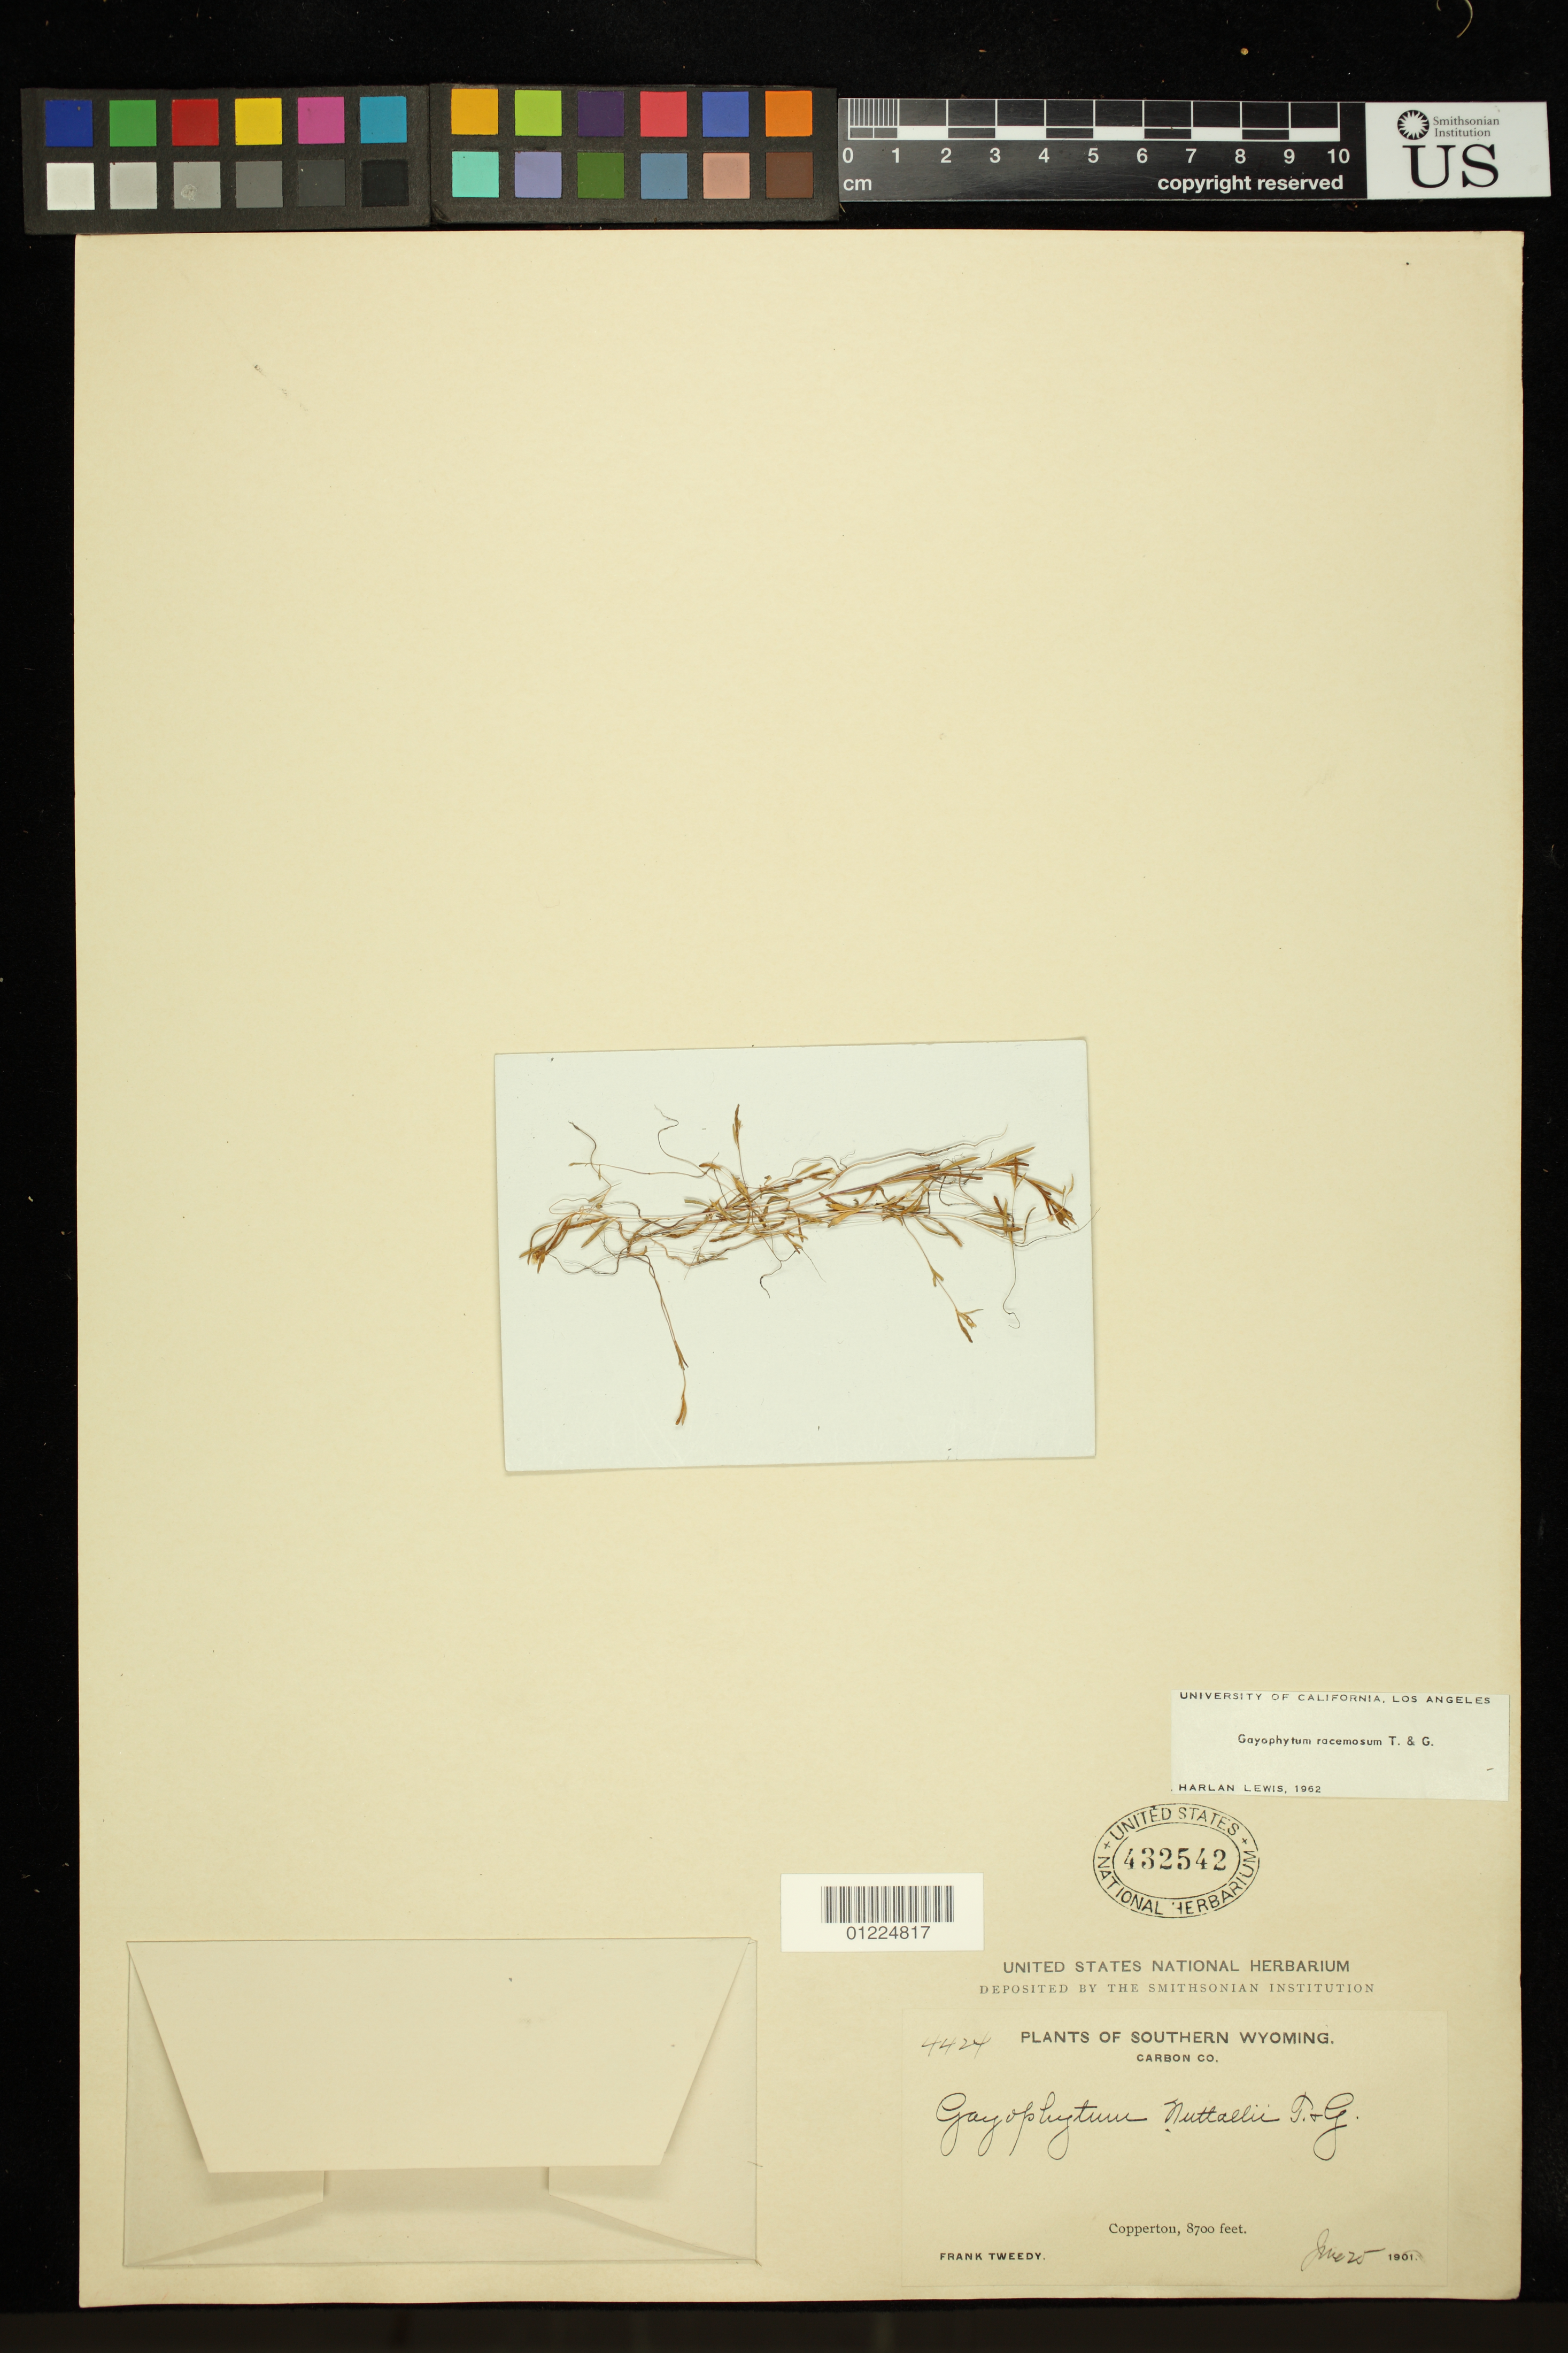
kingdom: Plantae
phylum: Tracheophyta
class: Magnoliopsida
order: Myrtales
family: Onagraceae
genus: Gayophytum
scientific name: Gayophytum racemosum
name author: Torr. & A. Gray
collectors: F. Tweedy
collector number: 4424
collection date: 1901-06-25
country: United States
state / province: Wyoming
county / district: Carbon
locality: Copperton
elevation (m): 2652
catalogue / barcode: US 432542